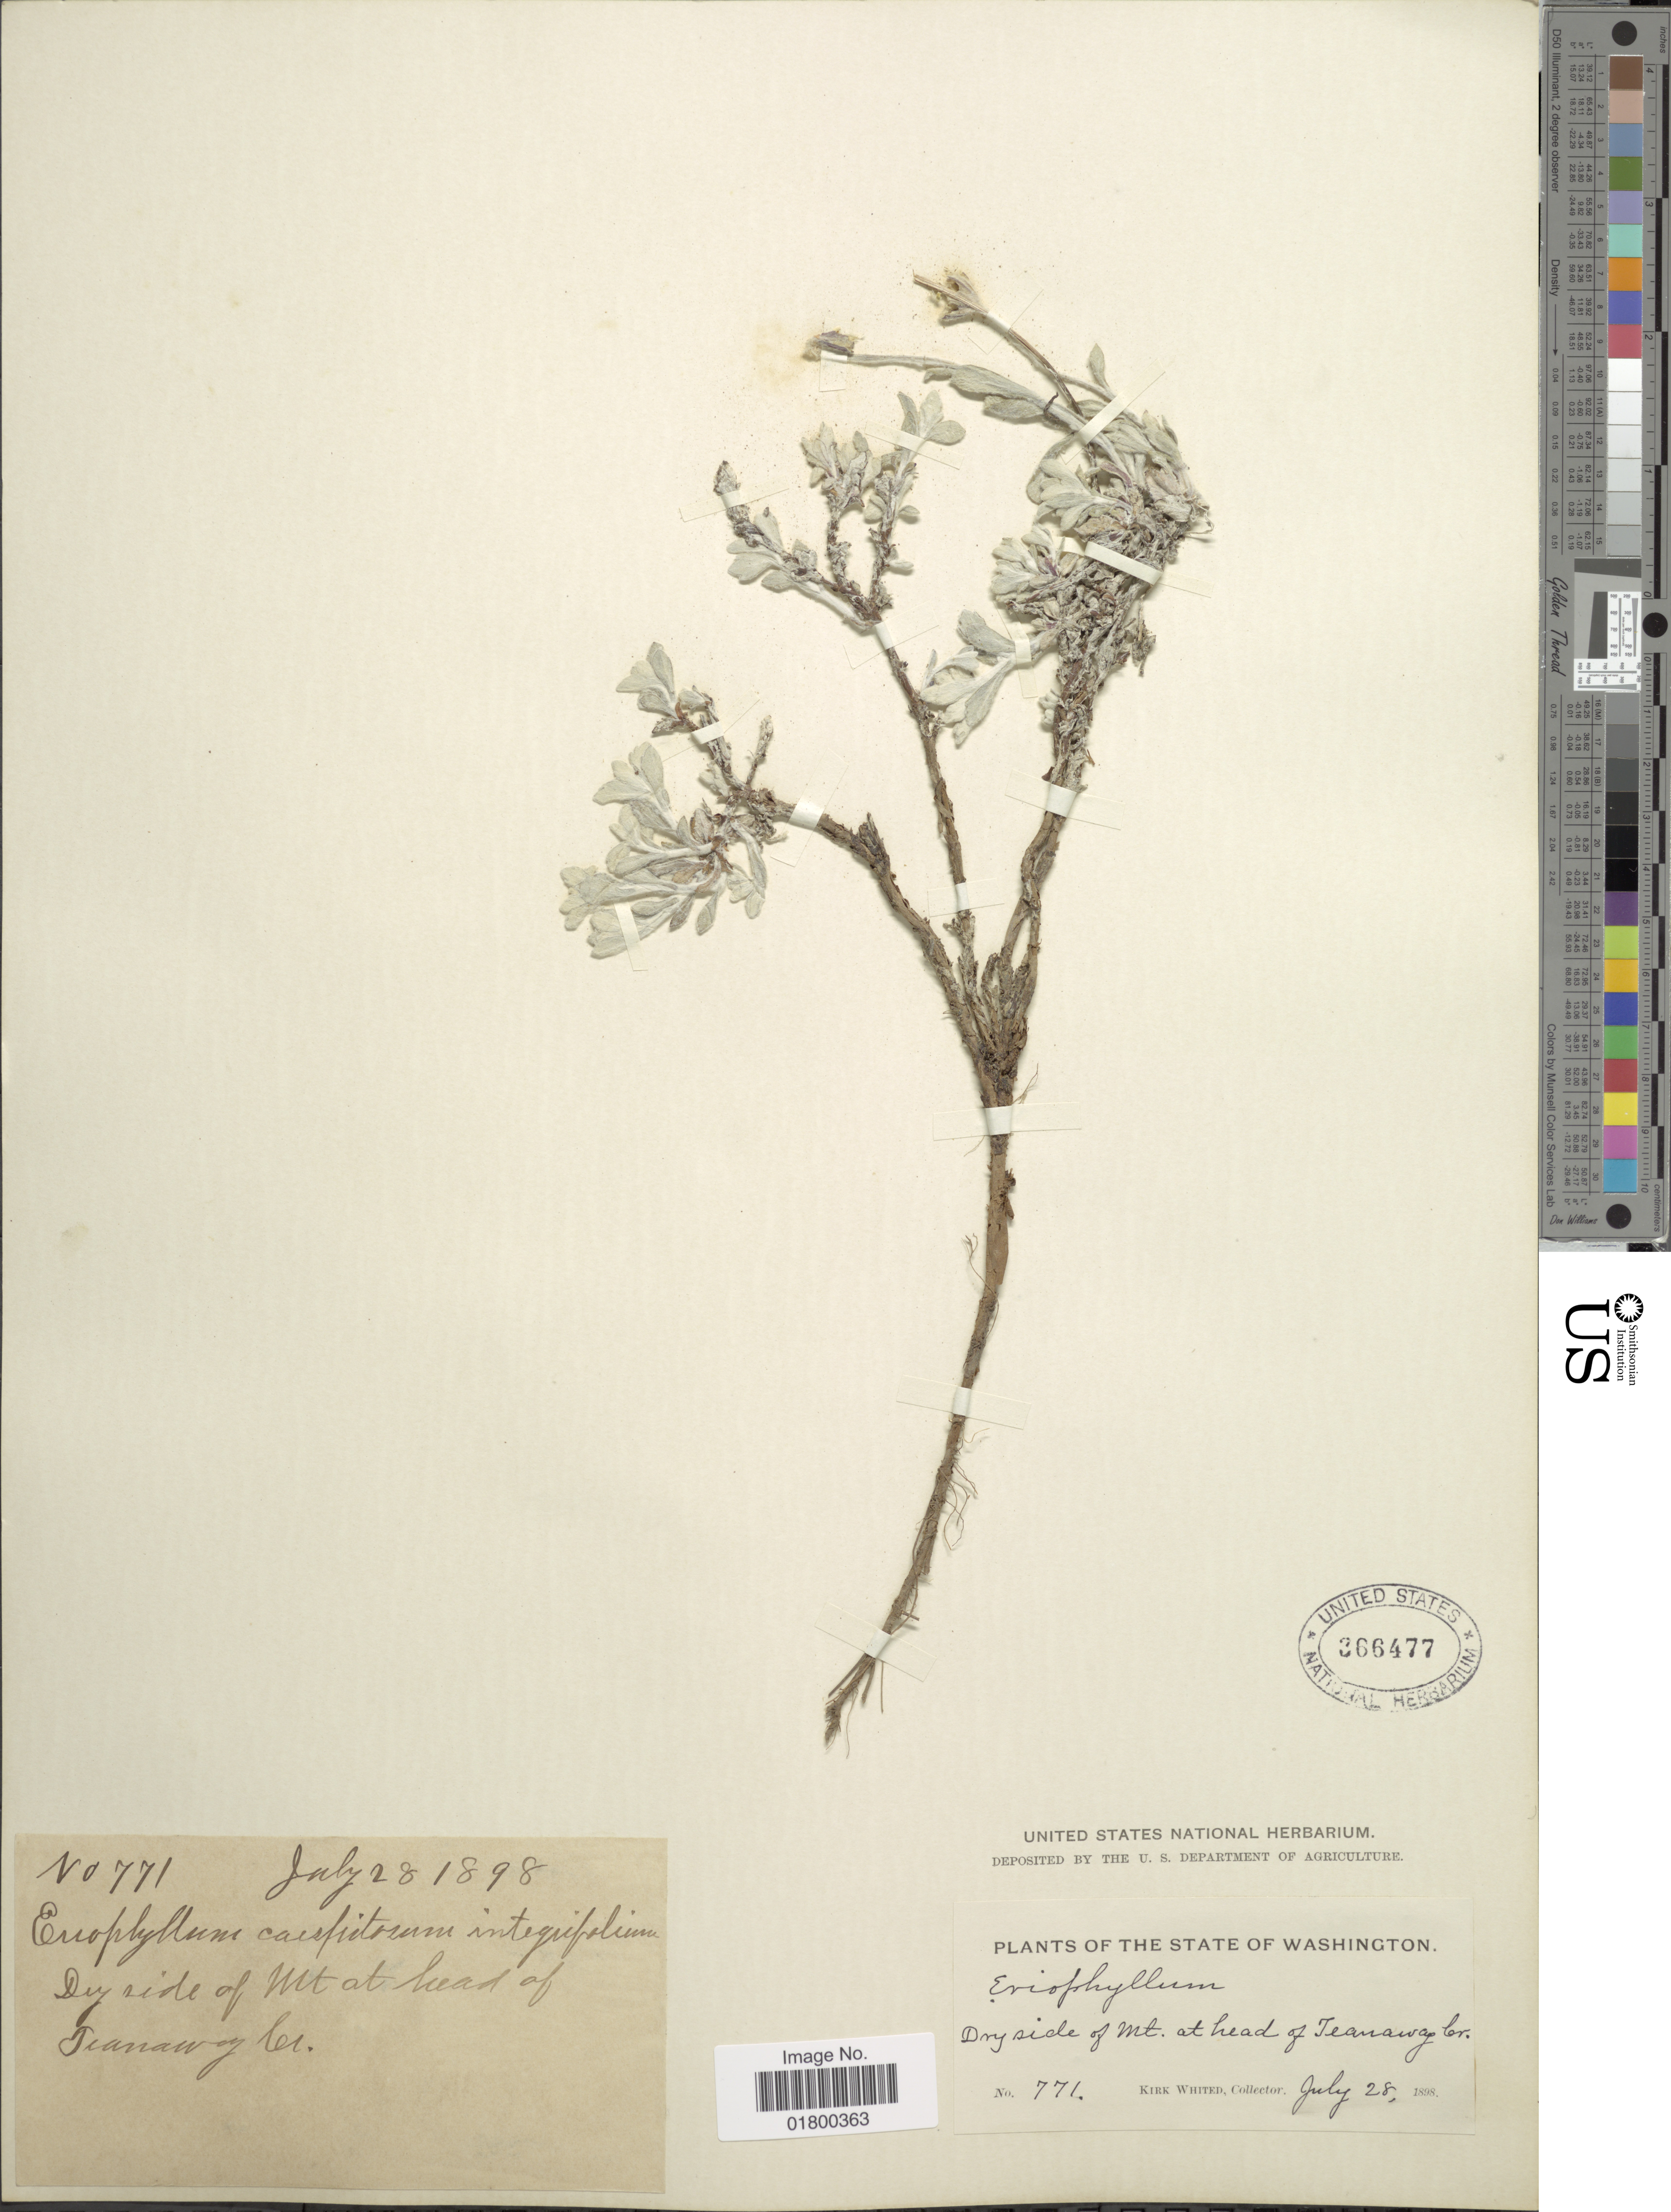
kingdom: Plantae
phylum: Tracheophyta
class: Magnoliopsida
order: Asterales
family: Asteraceae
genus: Eriophyllum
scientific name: Eriophyllum lanatum var. lanatum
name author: (Pursh) J. Forbes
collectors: K. Whited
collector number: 771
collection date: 1898-07-28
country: United States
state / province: Washington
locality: The State of Washington, Dry side of Mt. at head of Teanawag Cr.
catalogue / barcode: US 366477